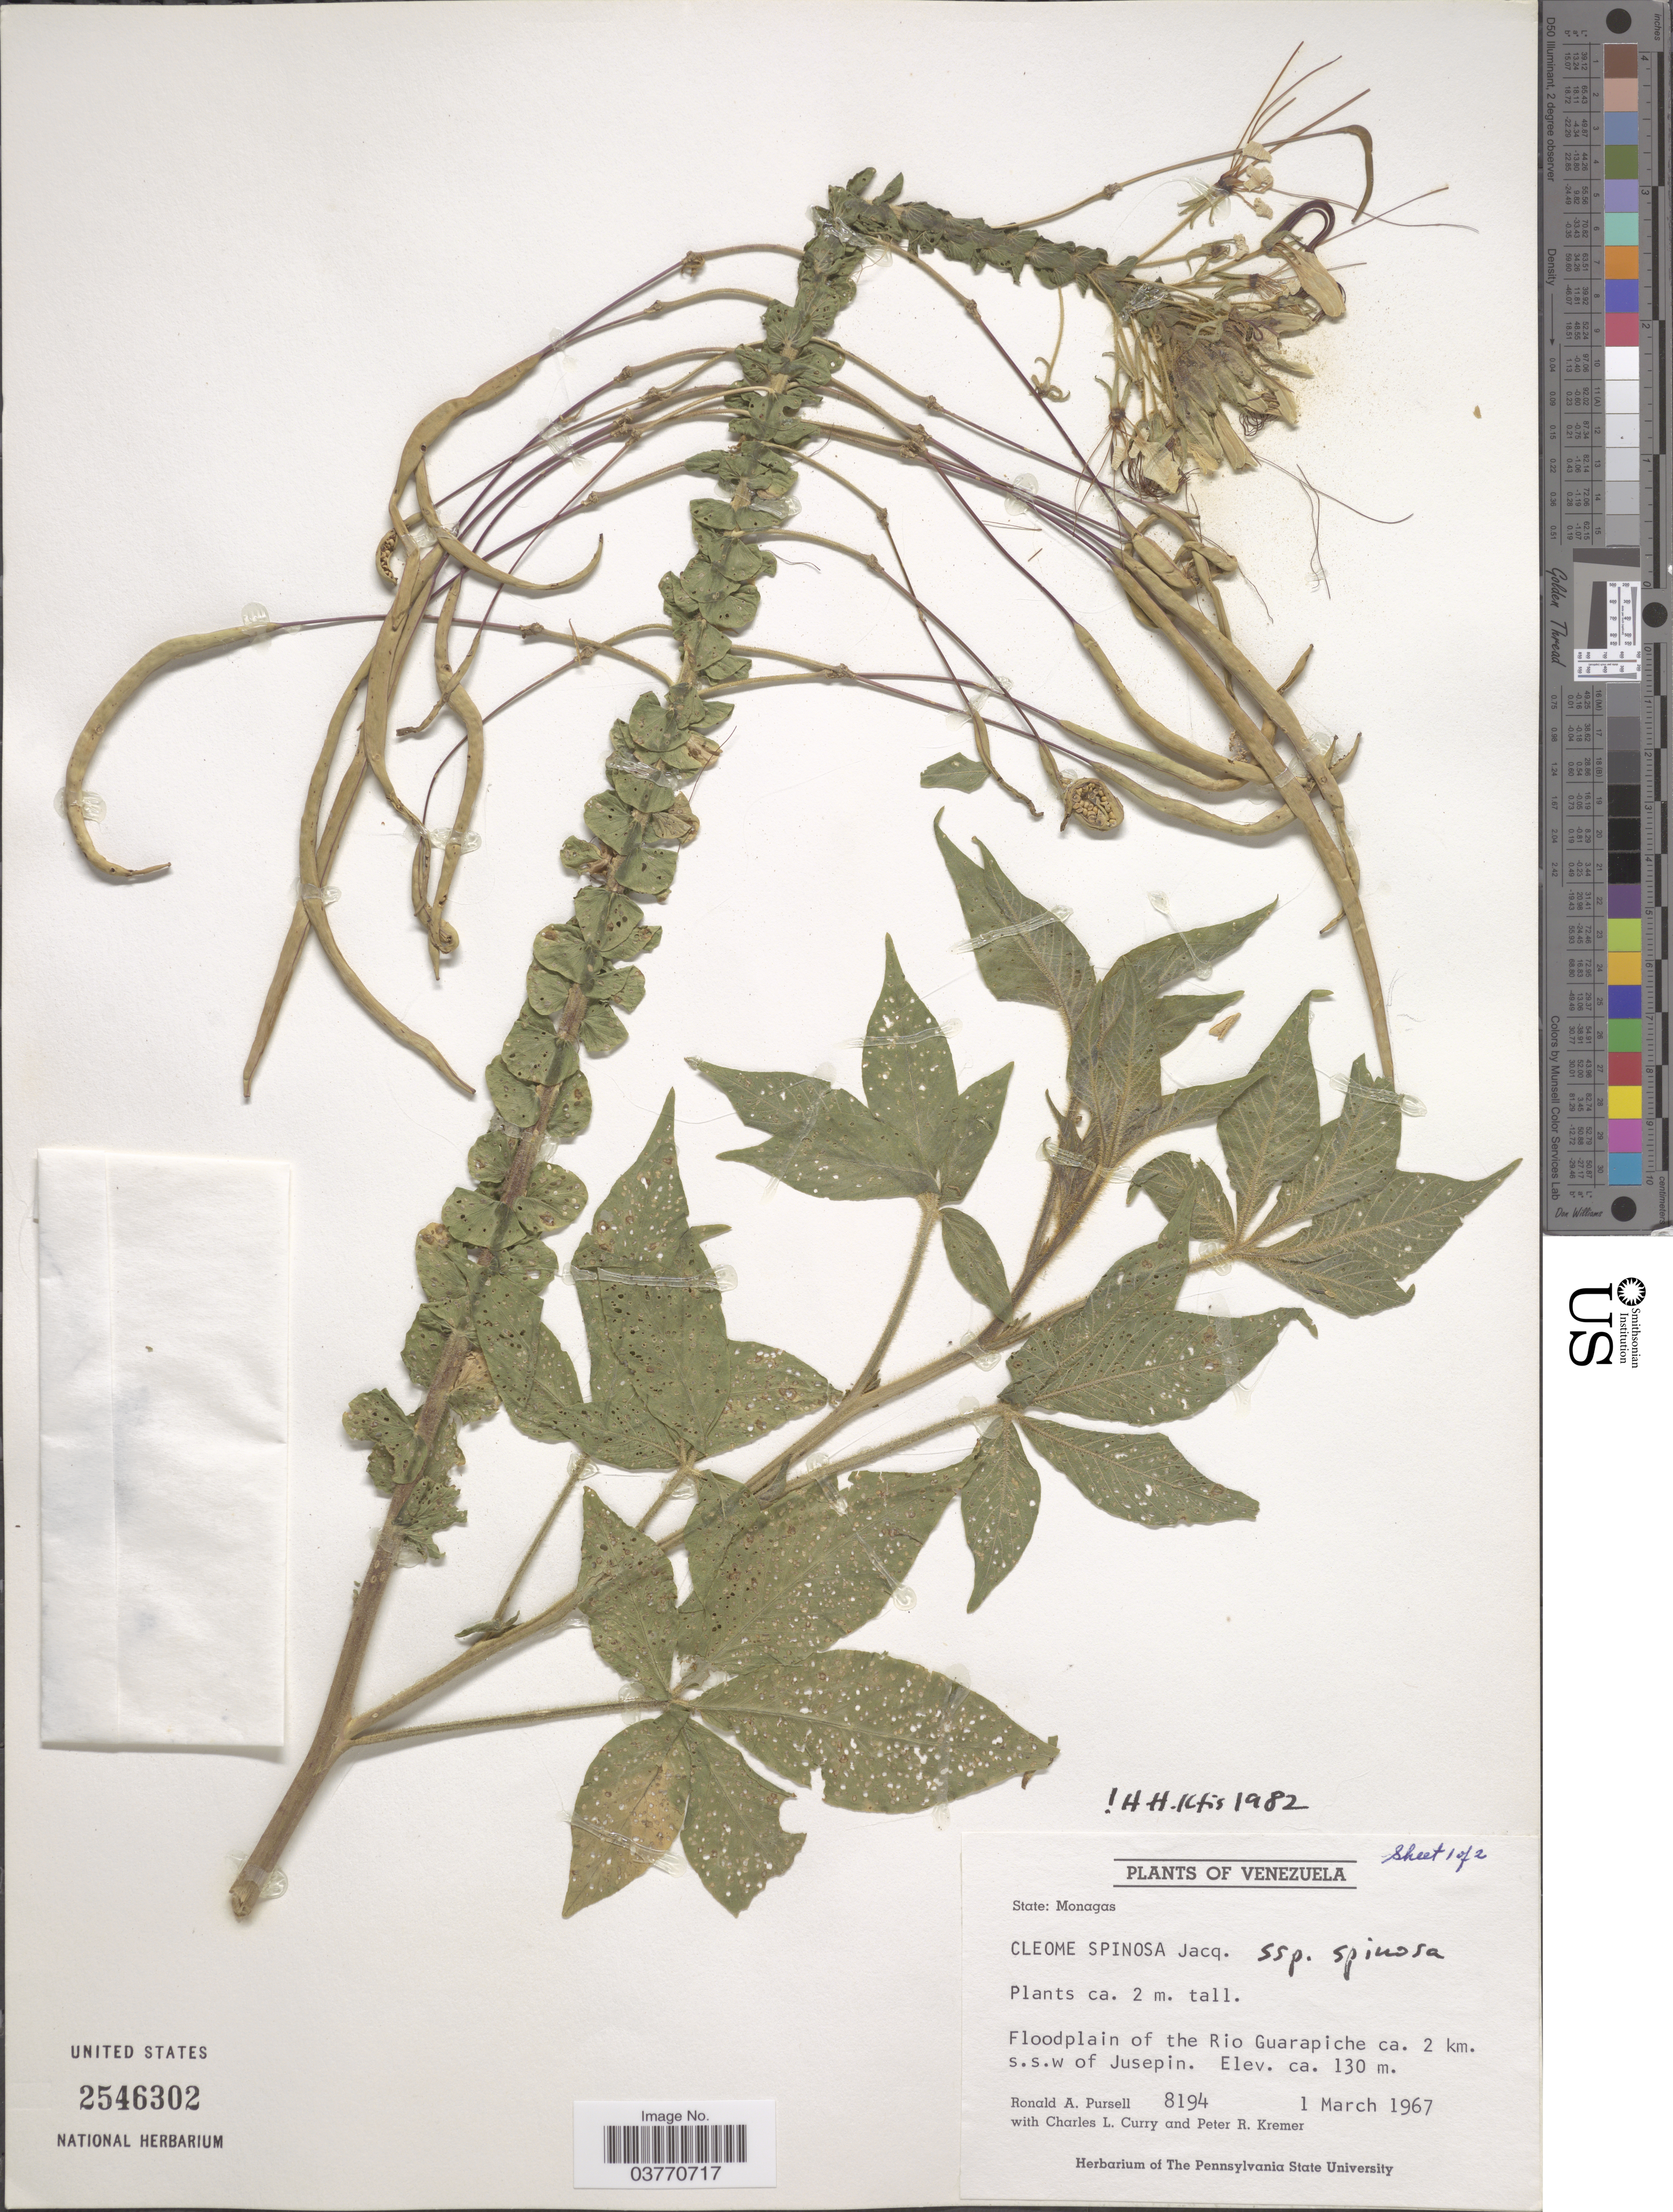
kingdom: Plantae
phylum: Tracheophyta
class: Magnoliopsida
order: Brassicales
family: Cleomaceae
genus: Tarenaya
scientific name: Tarenaya spinosa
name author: (Jacq.) Raf.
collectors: R. A. Pursell, C. L. Curry & P. Kremer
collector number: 8194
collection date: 1967-03-01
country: Venezuela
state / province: Monagas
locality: State: Monagas. Floodplain of the Rio Guarapiche ca. 2 km. s.s.w of Jusepin.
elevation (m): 130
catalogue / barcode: US 2546302